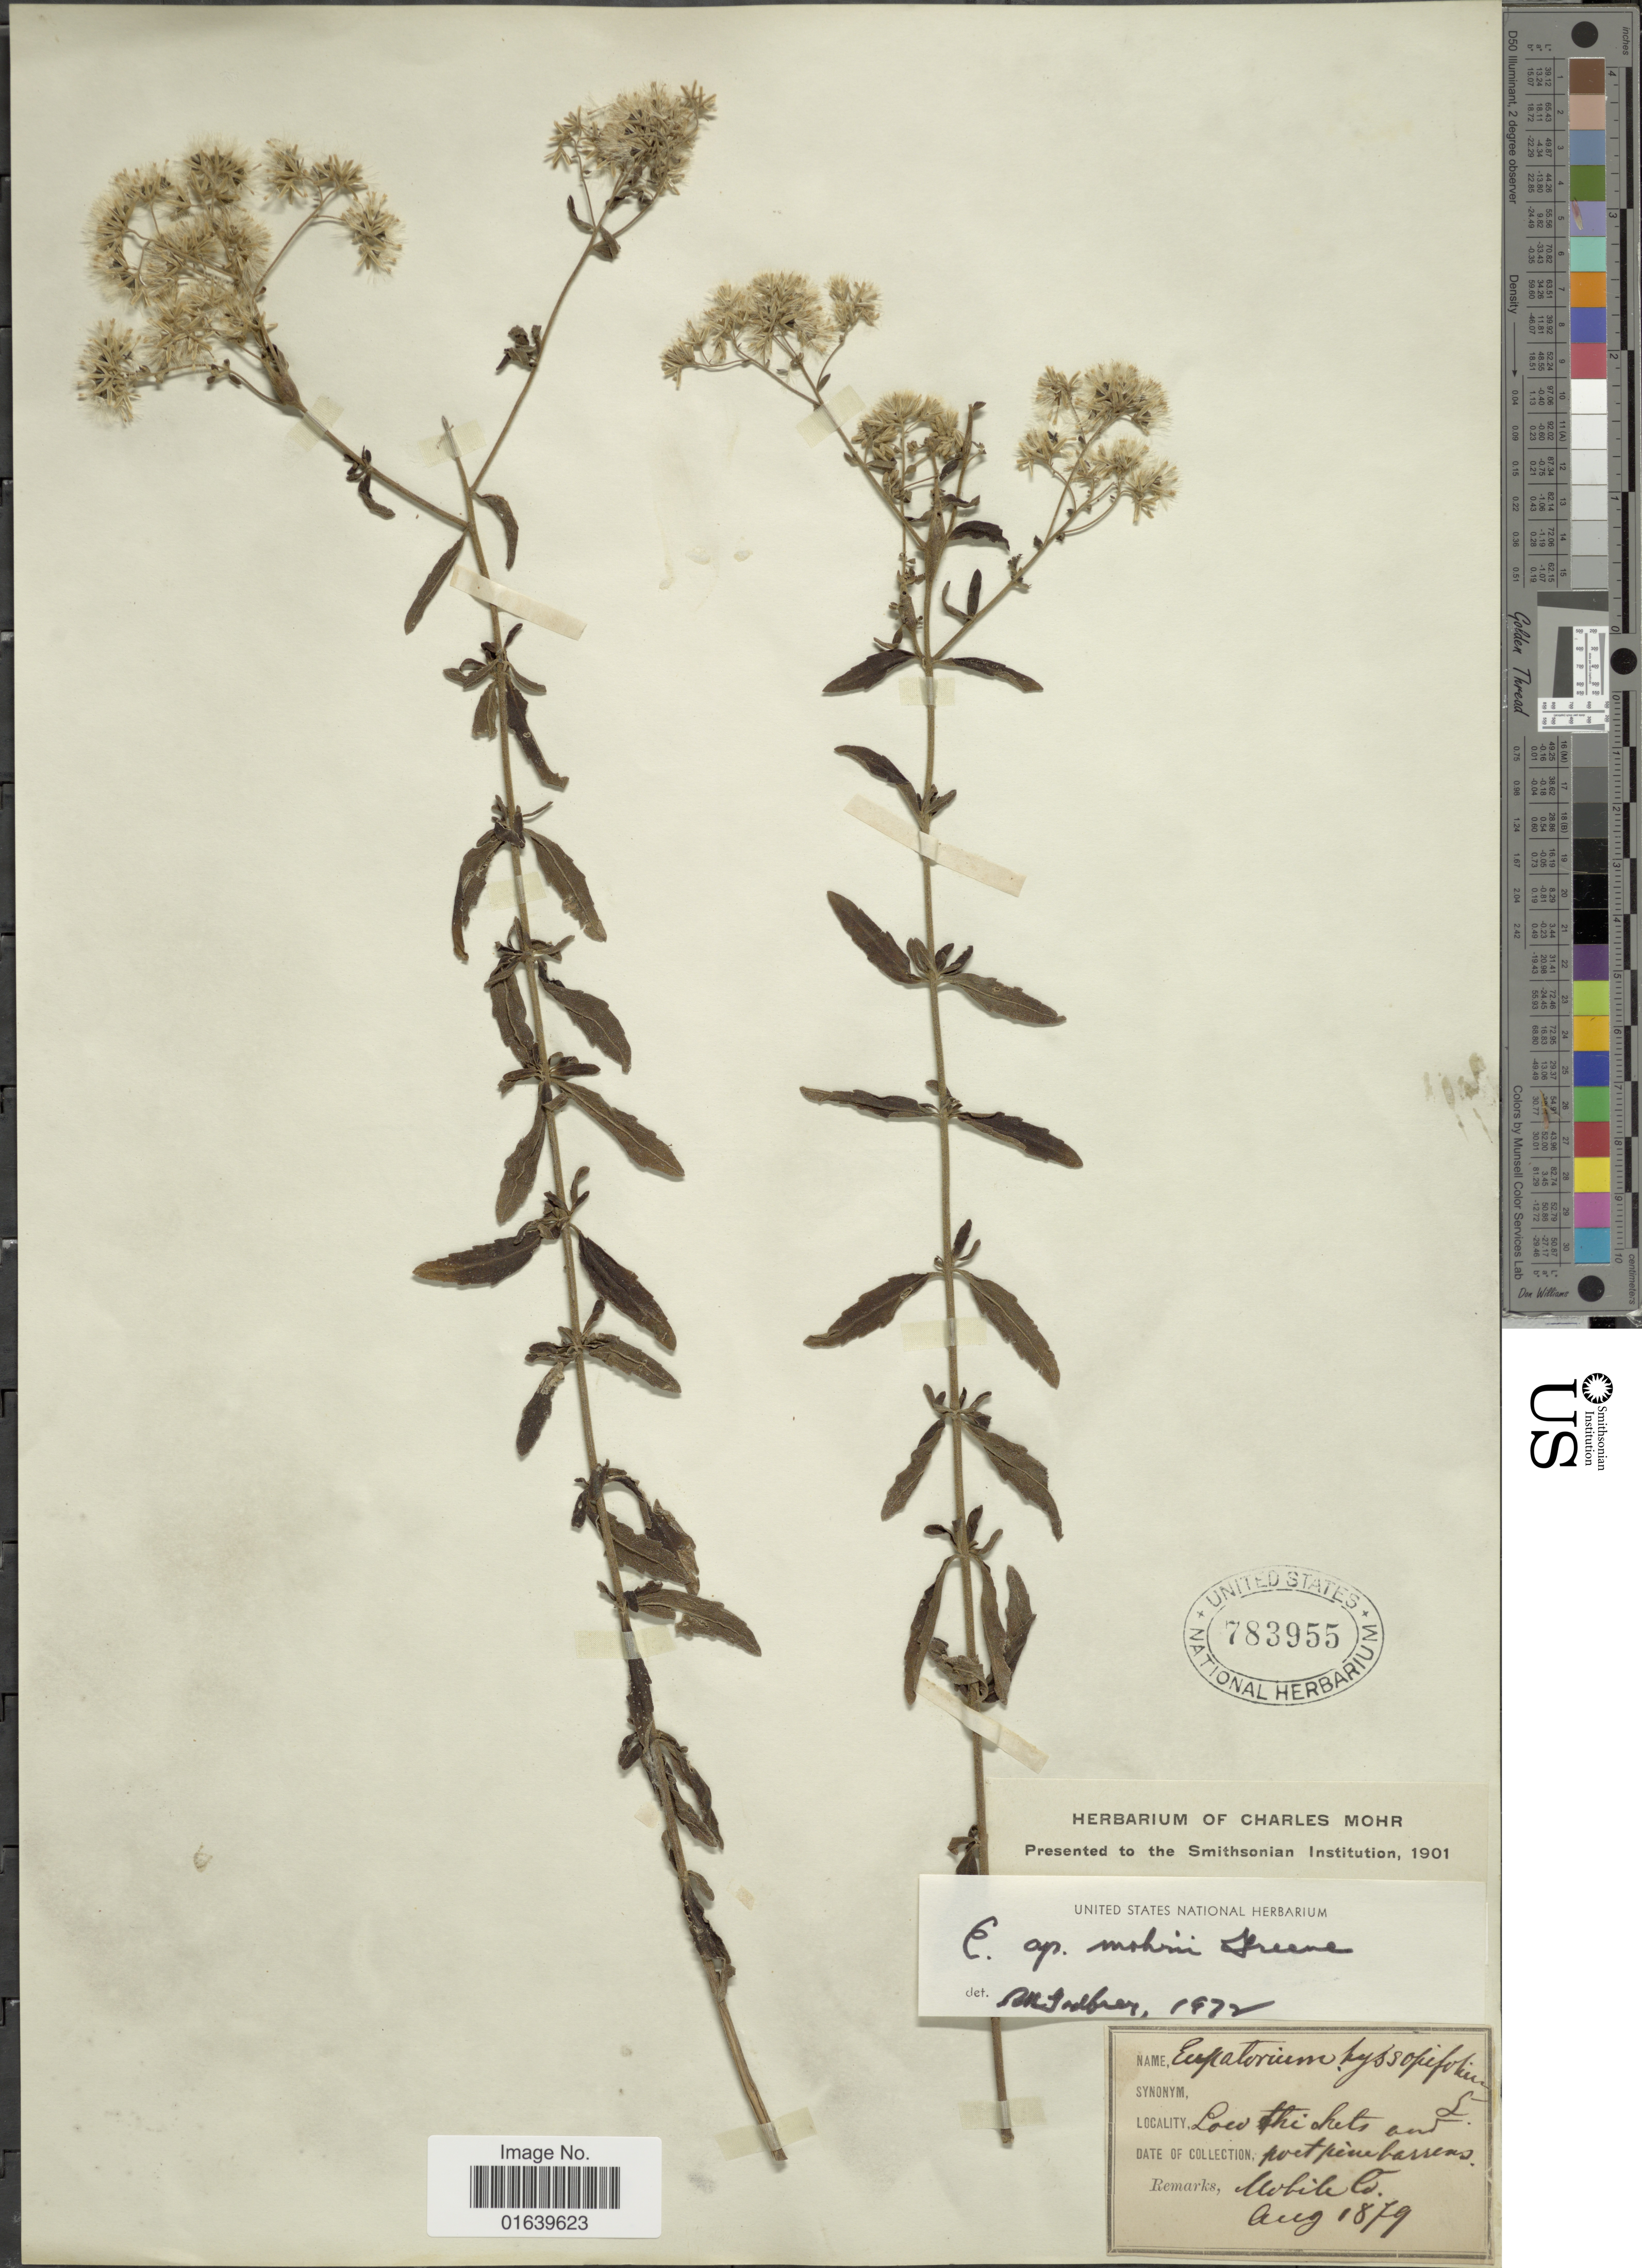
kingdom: Plantae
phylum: Tracheophyta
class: Magnoliopsida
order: Asterales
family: Asteraceae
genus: Eupatorium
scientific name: Eupatorium mohrii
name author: Greene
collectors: ex herb. C. Mohr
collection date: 1879-08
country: United States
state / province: Alabama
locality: Port Pine barrens, Mobil Co.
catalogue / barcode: US 783955